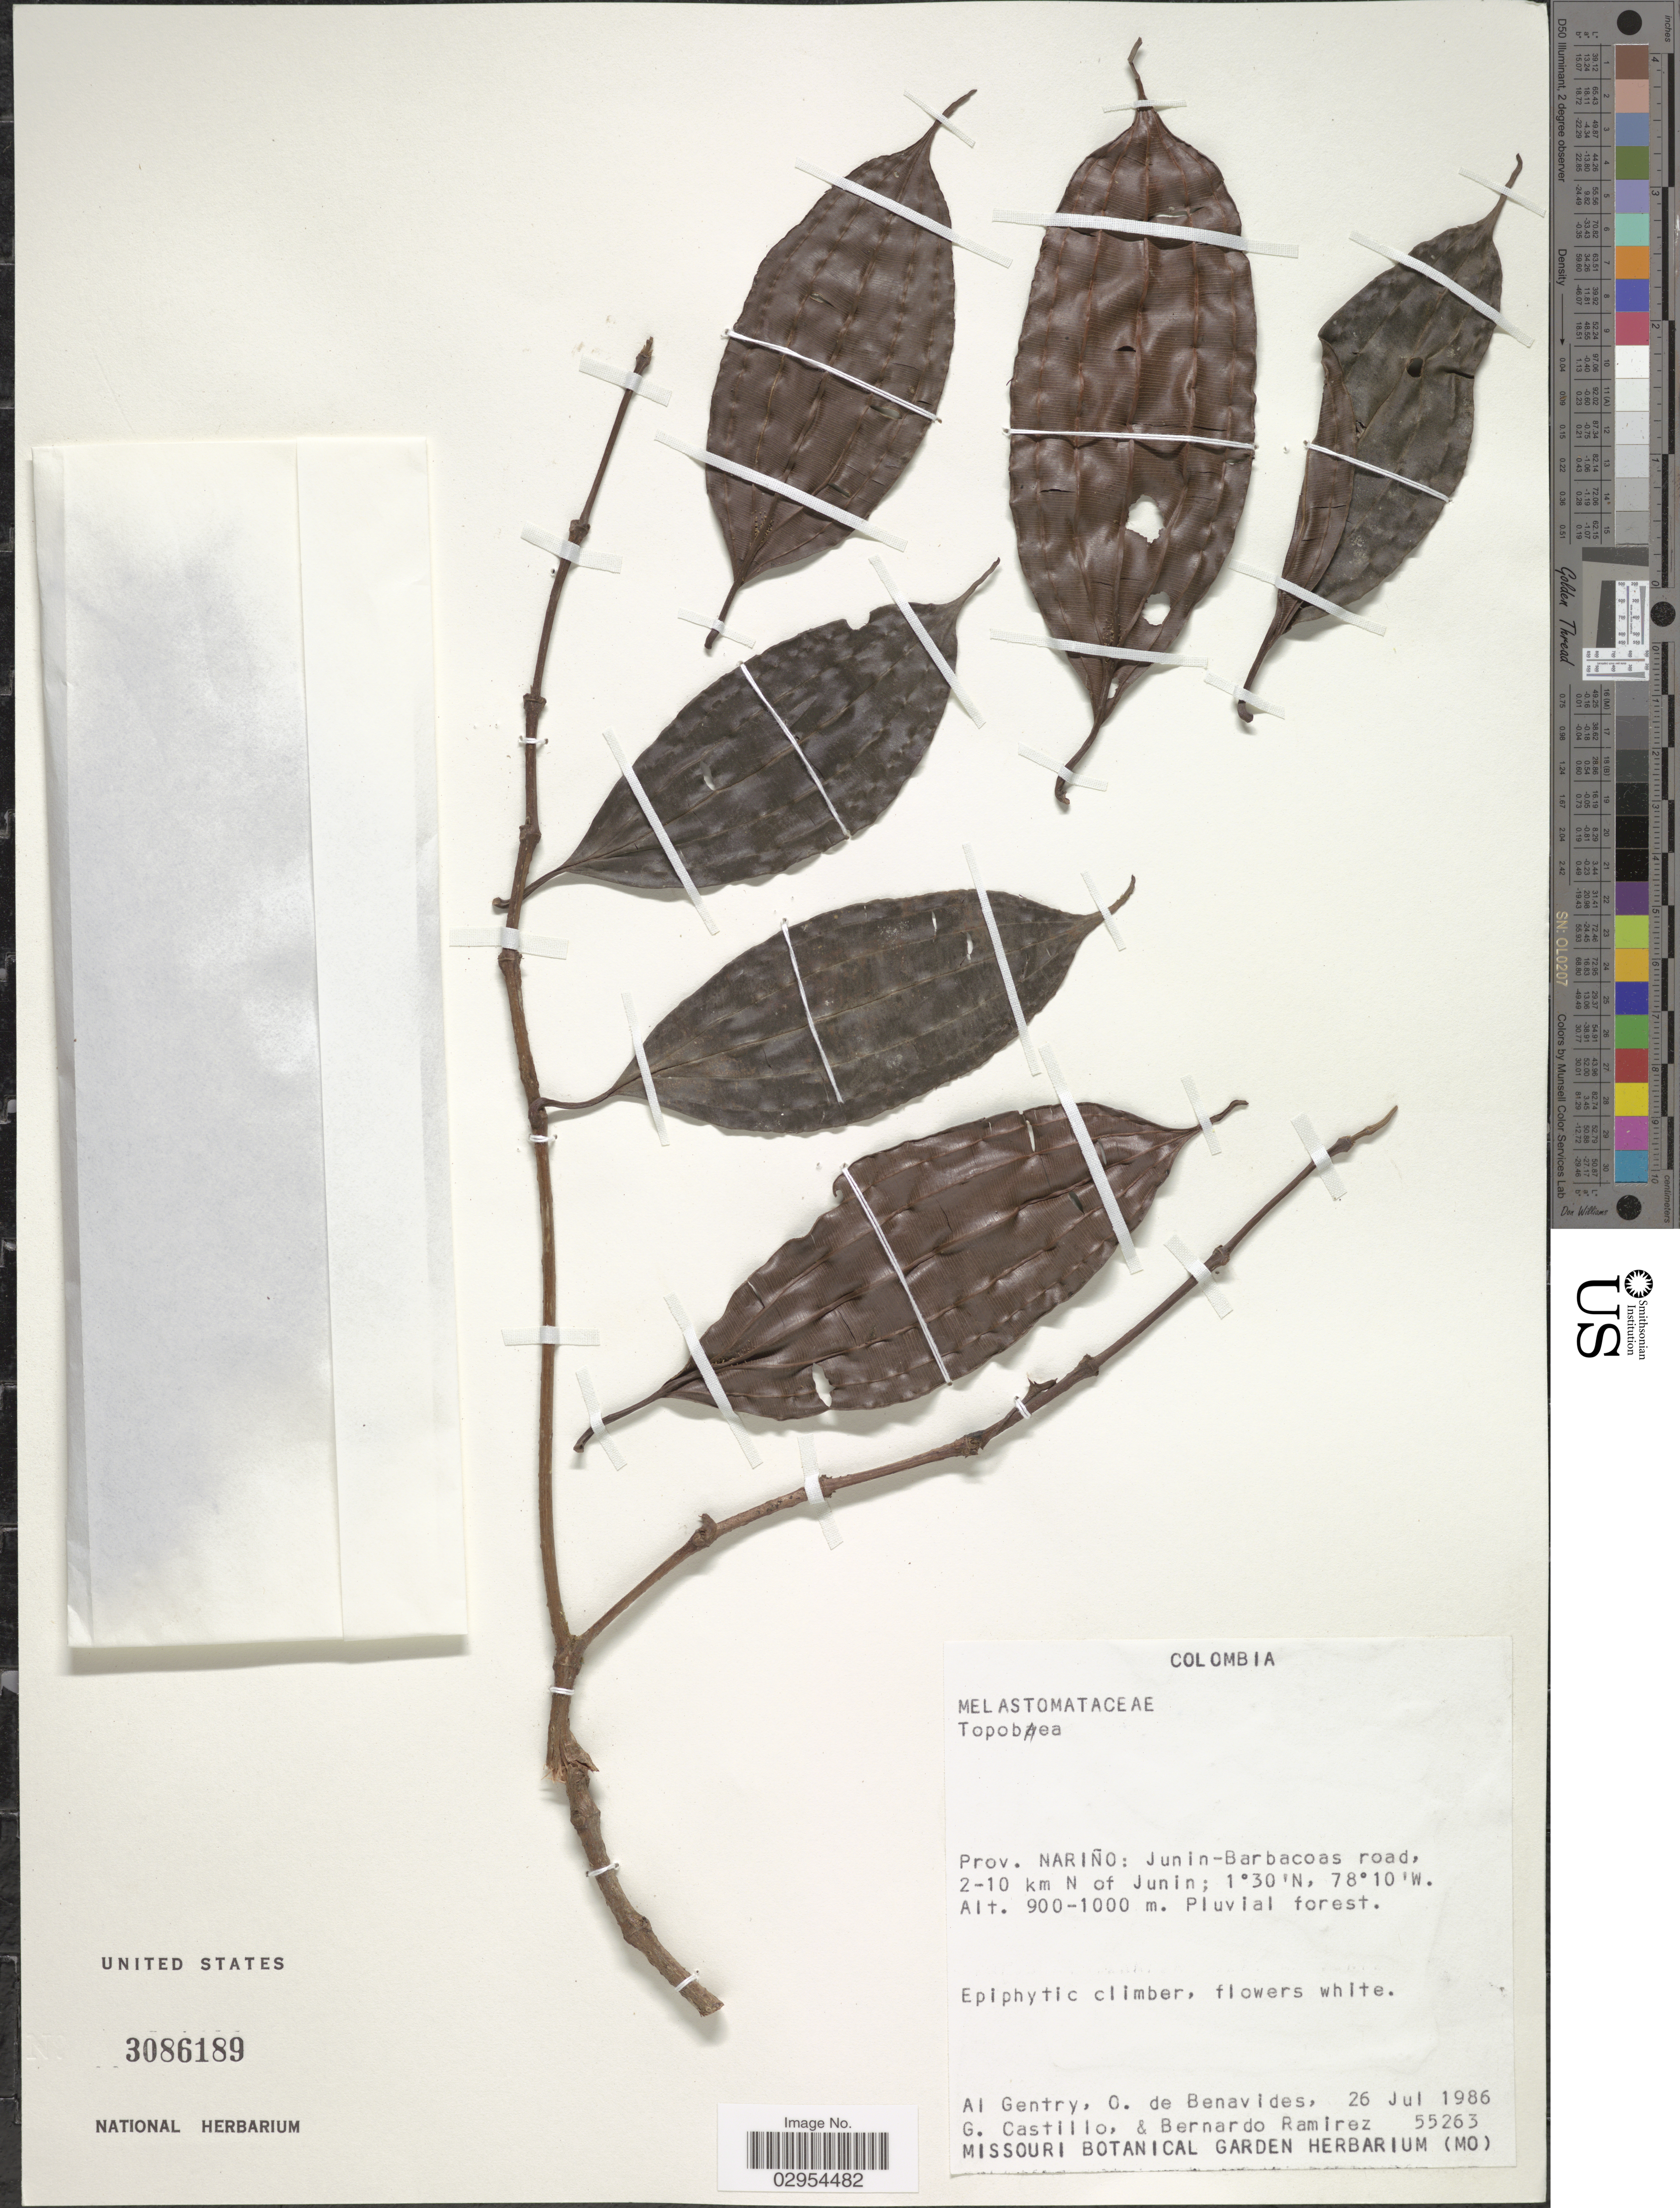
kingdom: Plantae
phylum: Tracheophyta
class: Magnoliopsida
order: Myrtales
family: Melastomataceae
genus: Topobea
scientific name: Topobea sp.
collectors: A. H. Gentry, Olga S. de Benavides, G. Castillo & B. Ramírez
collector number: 55263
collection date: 1986-07-26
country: Colombia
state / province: Nariño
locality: Junin-Barbacoas road, 2-10 km N of Junin.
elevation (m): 900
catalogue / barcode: US 3086189